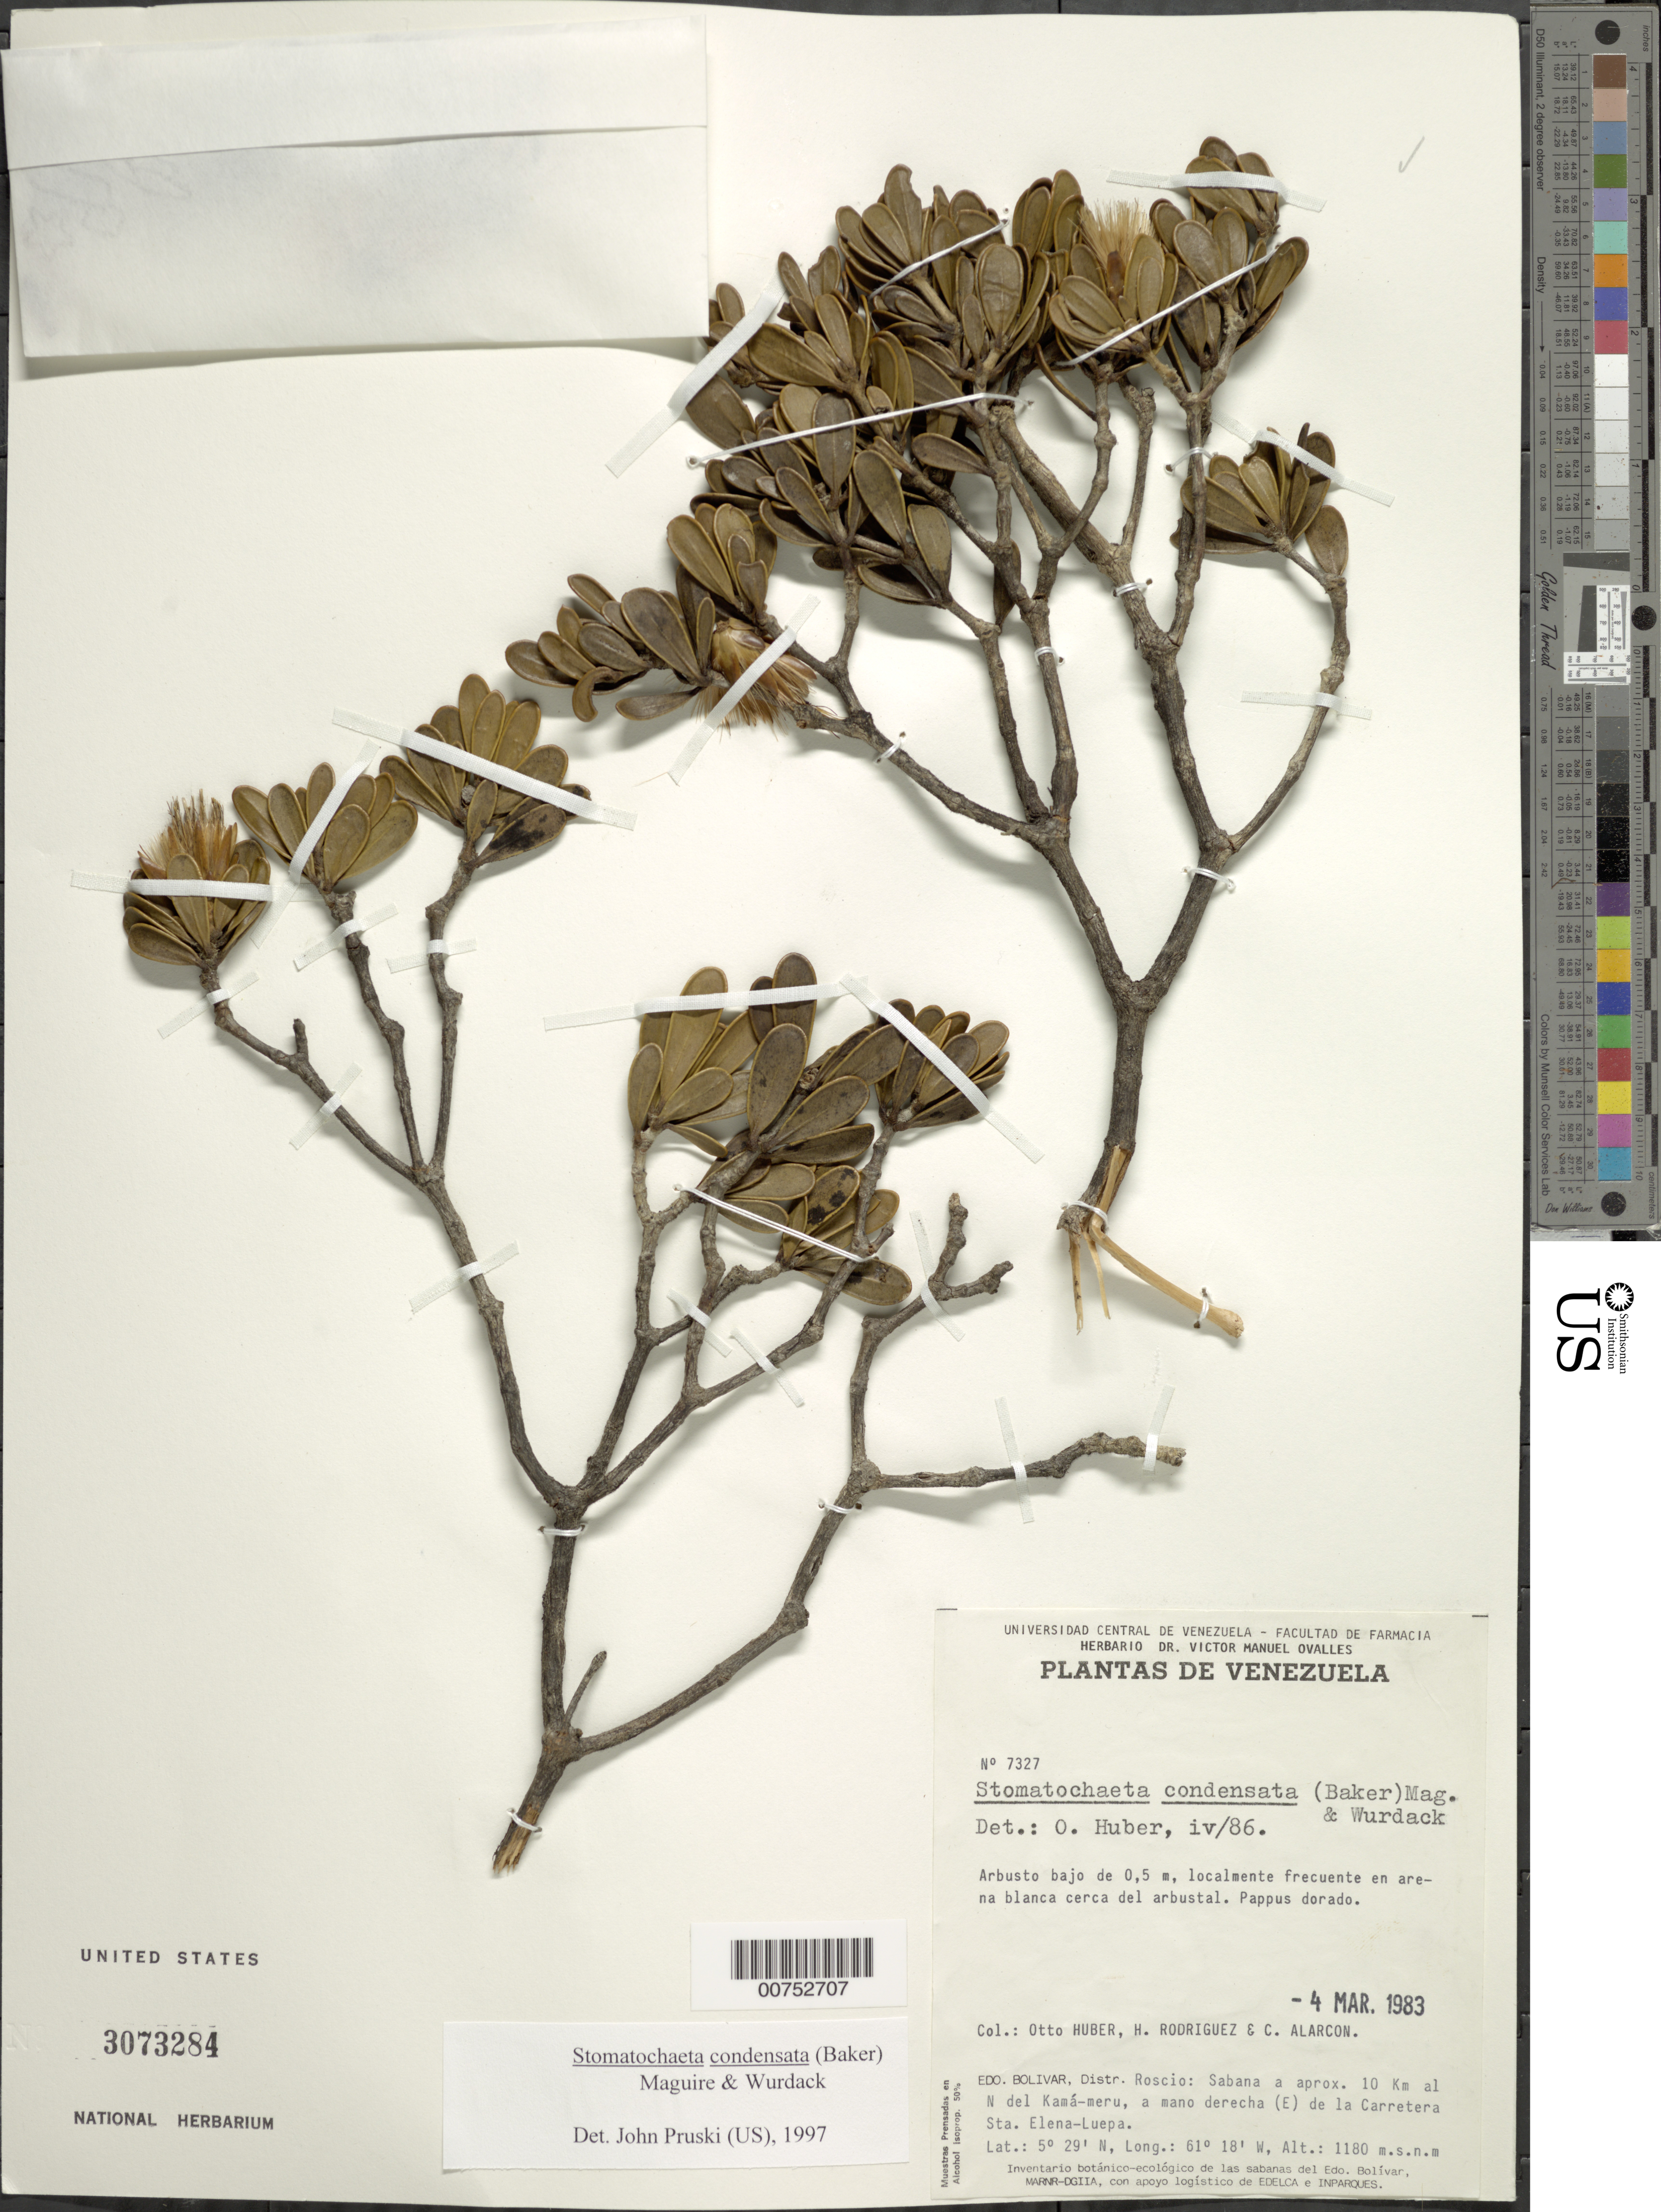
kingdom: Plantae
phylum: Tracheophyta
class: Magnoliopsida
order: Asterales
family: Asteraceae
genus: Stomatochaeta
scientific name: Stomatochaeta condensata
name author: (Baker) Maguire & Wurdack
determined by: Pruski, J. F.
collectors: O. Huber, H. Rodriguez & C. Alarcon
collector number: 7327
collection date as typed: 4-Mar-83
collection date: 1983-03-04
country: Venezuela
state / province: Bolívar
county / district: Roscio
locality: Kamá-meru, 10 km N, E de la Carretera Sta. Elena-Luepa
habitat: Sabana; en arena blanca cerca del arbustal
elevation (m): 1180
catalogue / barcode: US 3073284